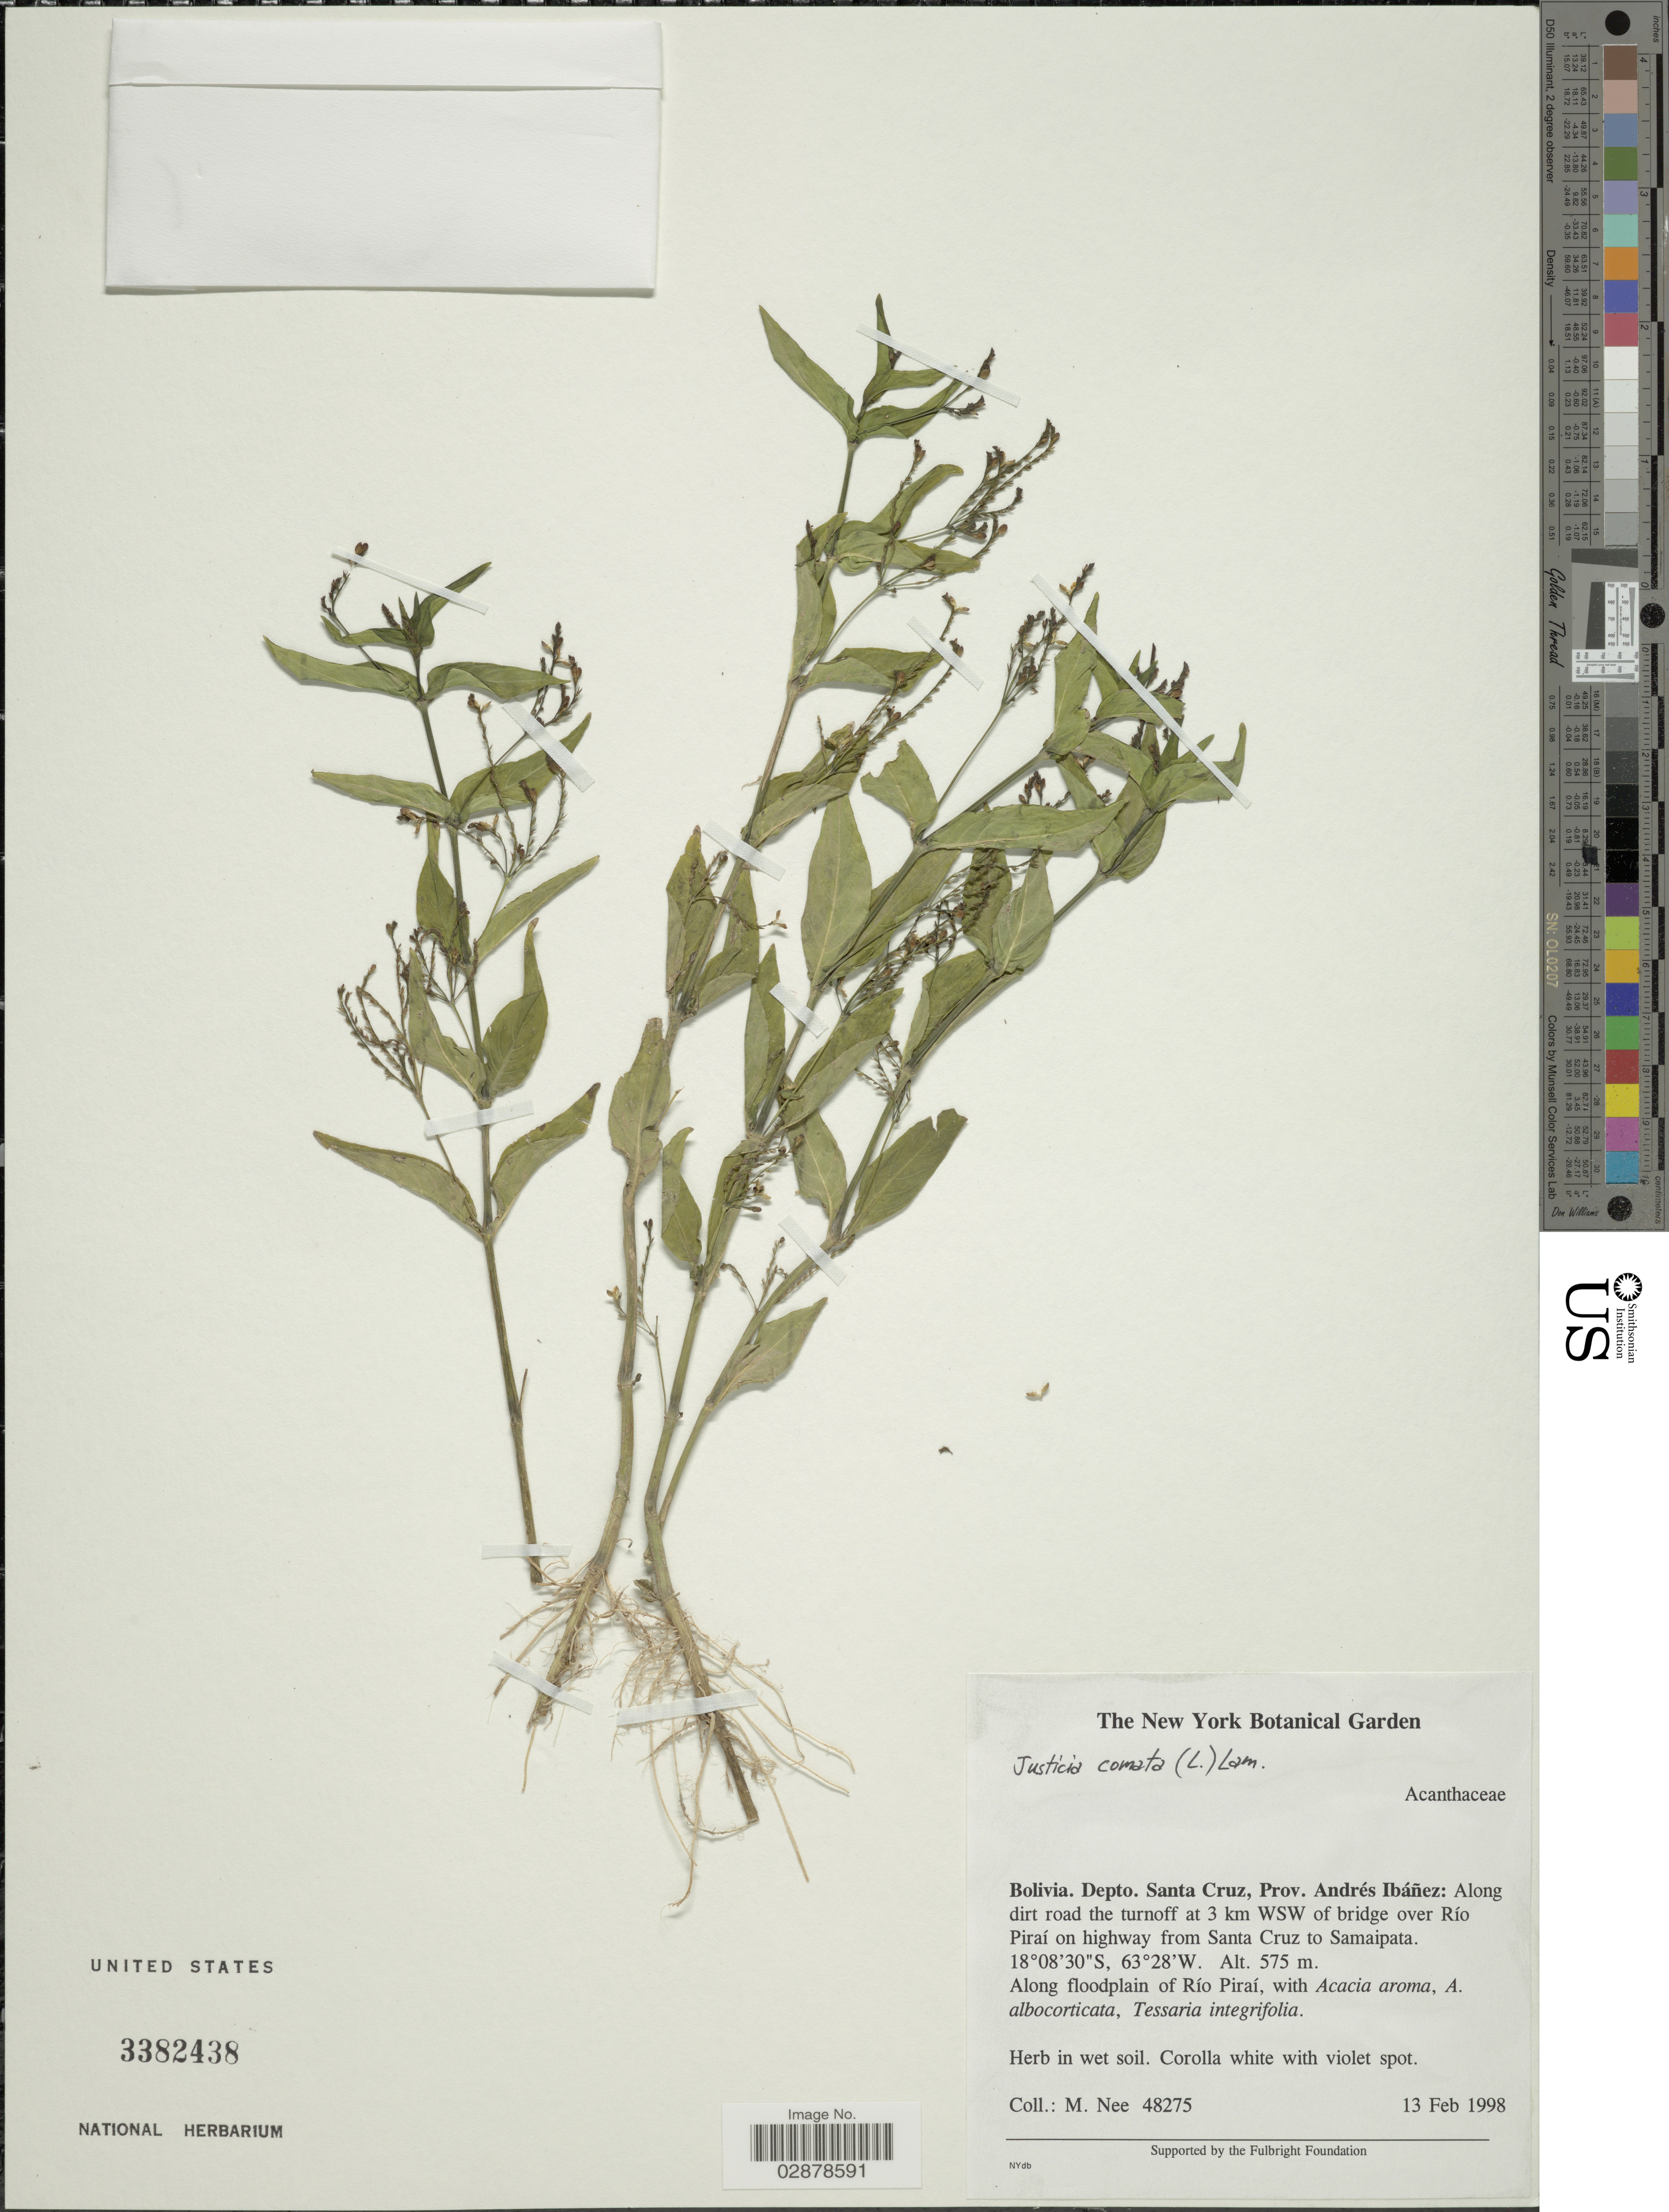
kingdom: Plantae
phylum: Tracheophyta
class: Magnoliopsida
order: Lamiales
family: Acanthaceae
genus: Justicia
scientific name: Justicia comata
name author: (L.) Lam.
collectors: M. Nee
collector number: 48275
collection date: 1998-02-13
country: Bolivia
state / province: Santa Cruz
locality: Depto. Santa Cruz, Prov. Andrés Ibáñez: Along dirt road the turnoff at 3 km WSW of bridge over Río Piraí on highway from Santa Cruz to Samaipata.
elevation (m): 575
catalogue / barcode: US 3382438